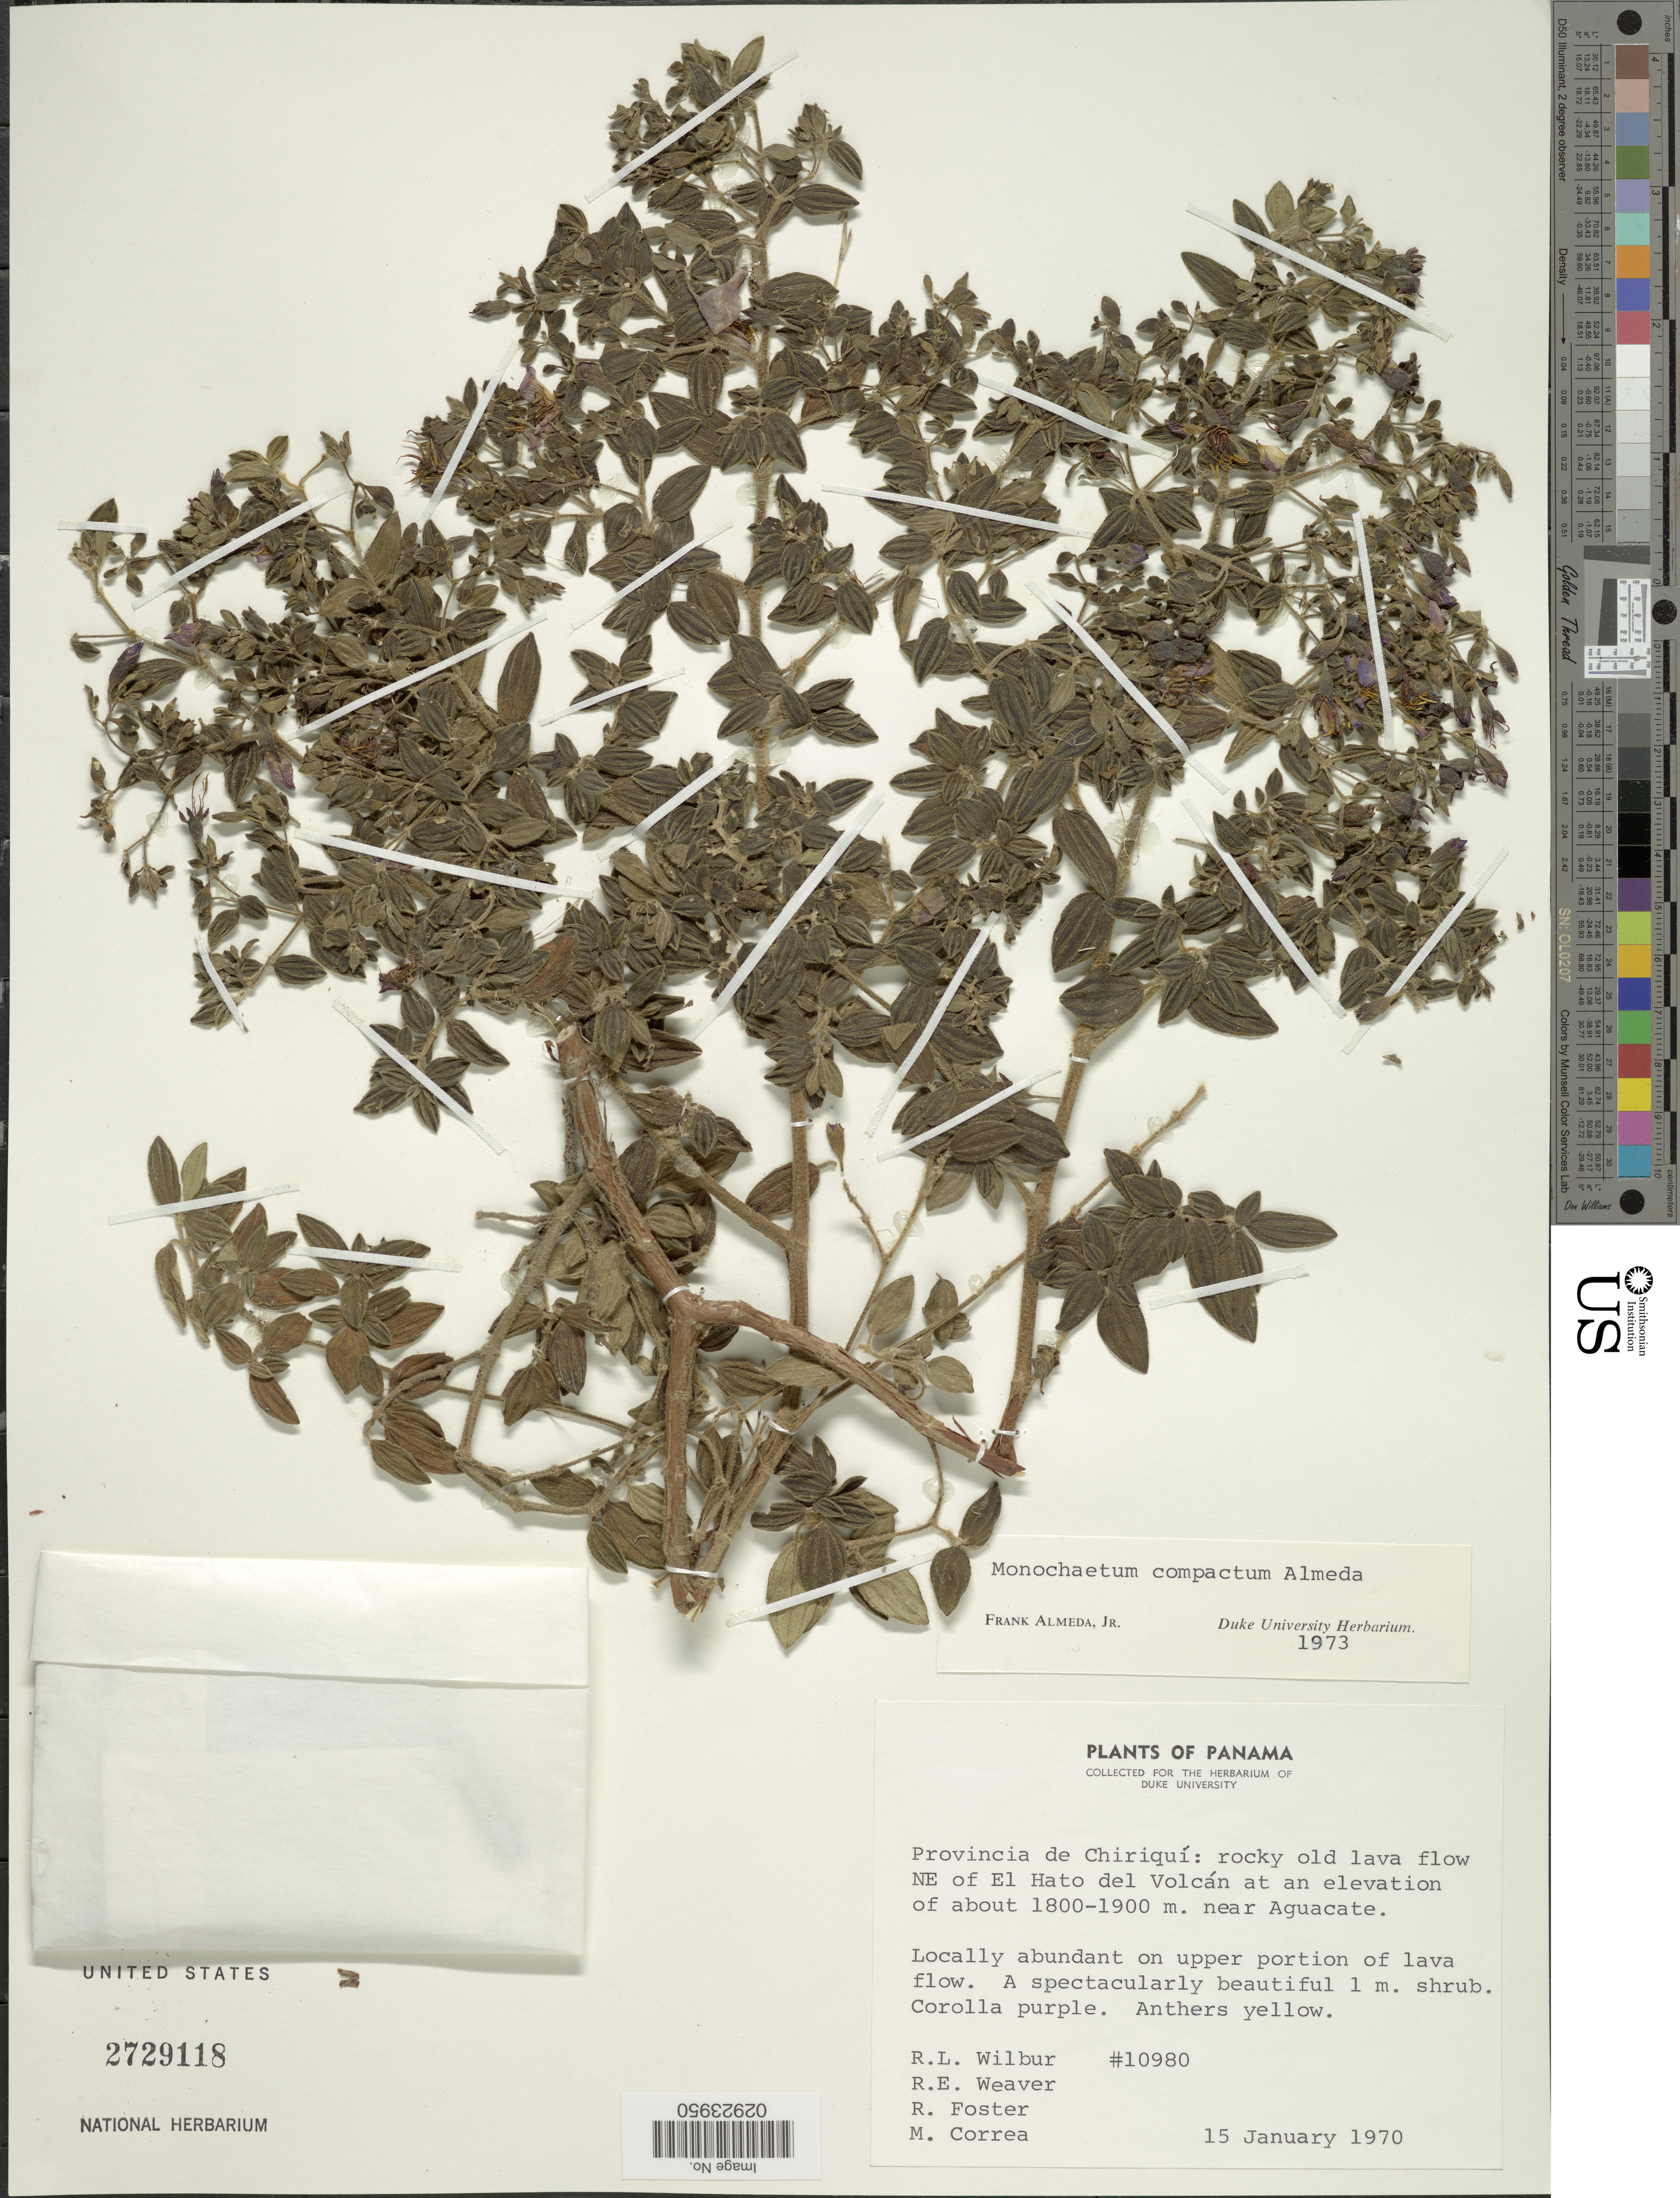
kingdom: Plantae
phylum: Tracheophyta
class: Magnoliopsida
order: Myrtales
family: Melastomataceae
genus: Monochaetum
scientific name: Monochaetum compactum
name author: Almeda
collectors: R. L. Wilbur, R. E. Weaver, R. Foster & M. Correa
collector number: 10980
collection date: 1970-01-15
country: Panama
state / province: Chiriqui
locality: Rocky old lava flow NE of El Hato del Volcán. Near Aguacate.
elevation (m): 1800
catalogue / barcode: US 2729118